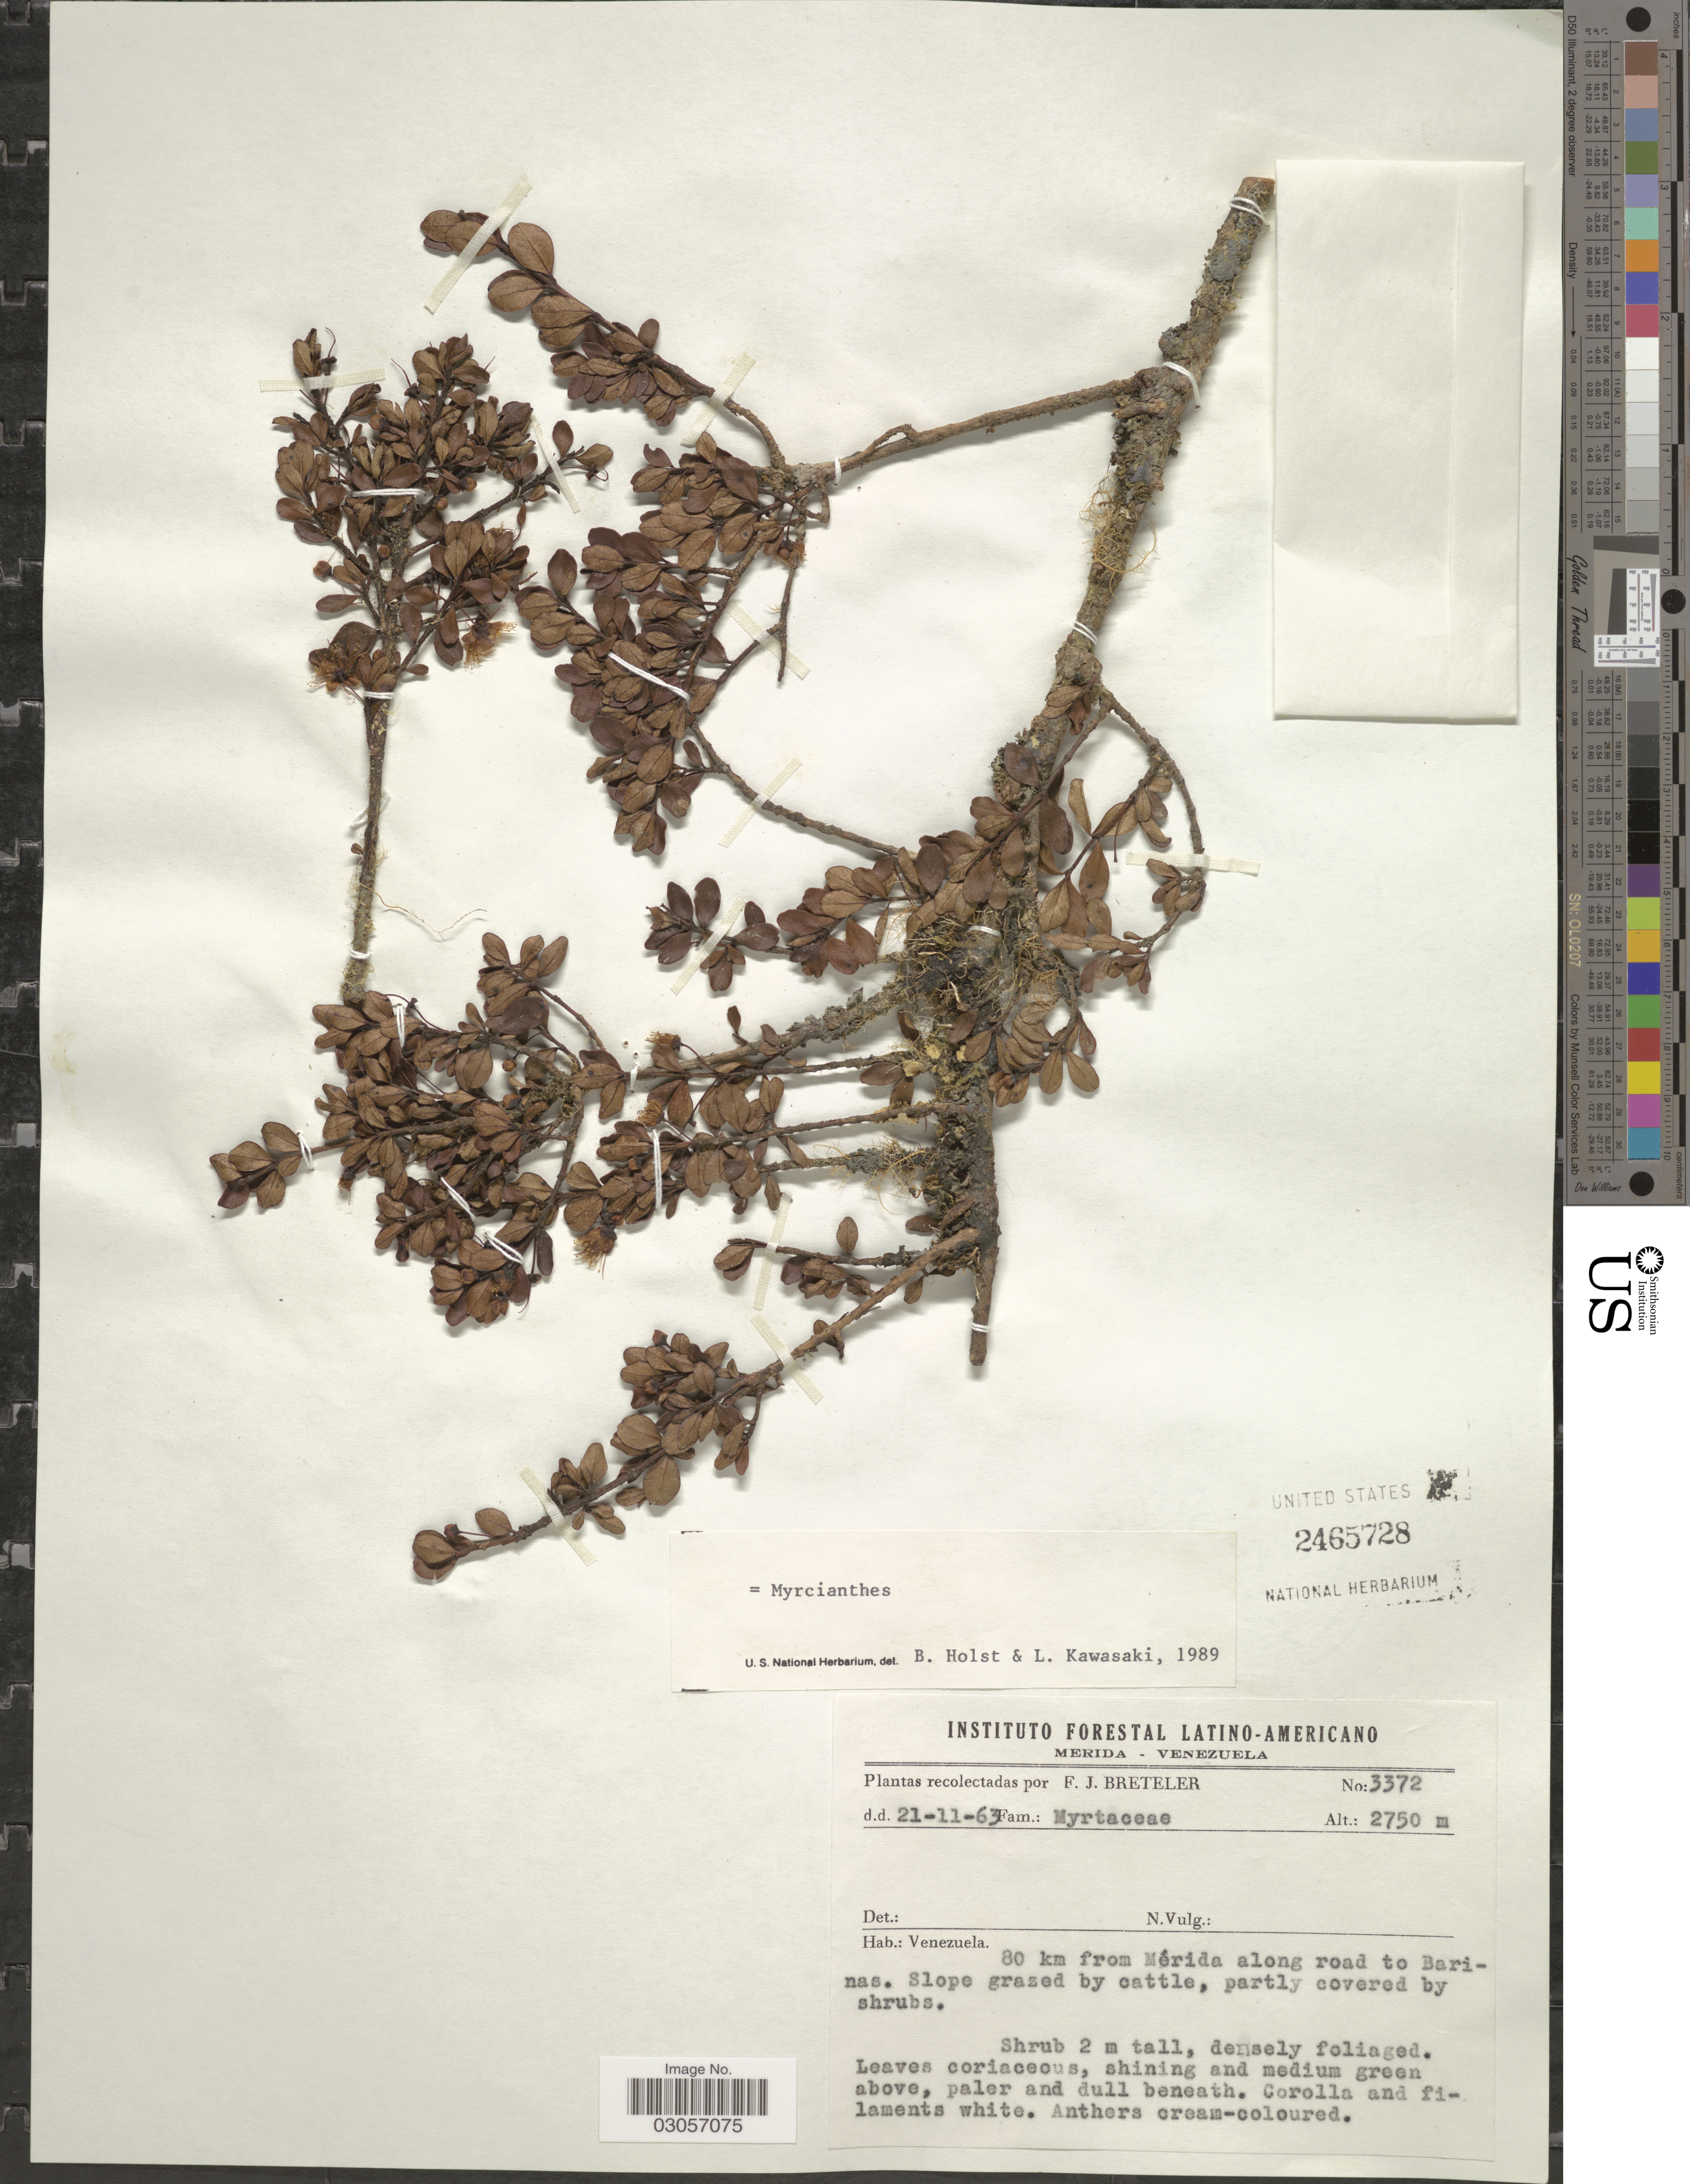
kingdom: Plantae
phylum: Tracheophyta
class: Magnoliopsida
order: Myrtales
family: Myrtaceae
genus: Myrcianthes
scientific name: Myrcianthes sp.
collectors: F. J. Breteler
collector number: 3372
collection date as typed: Transcribed d/m/y: 21/11/63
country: Venezuela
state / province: Mérida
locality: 80 km from Mérida along road to Barinas.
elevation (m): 2750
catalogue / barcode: US 2465728